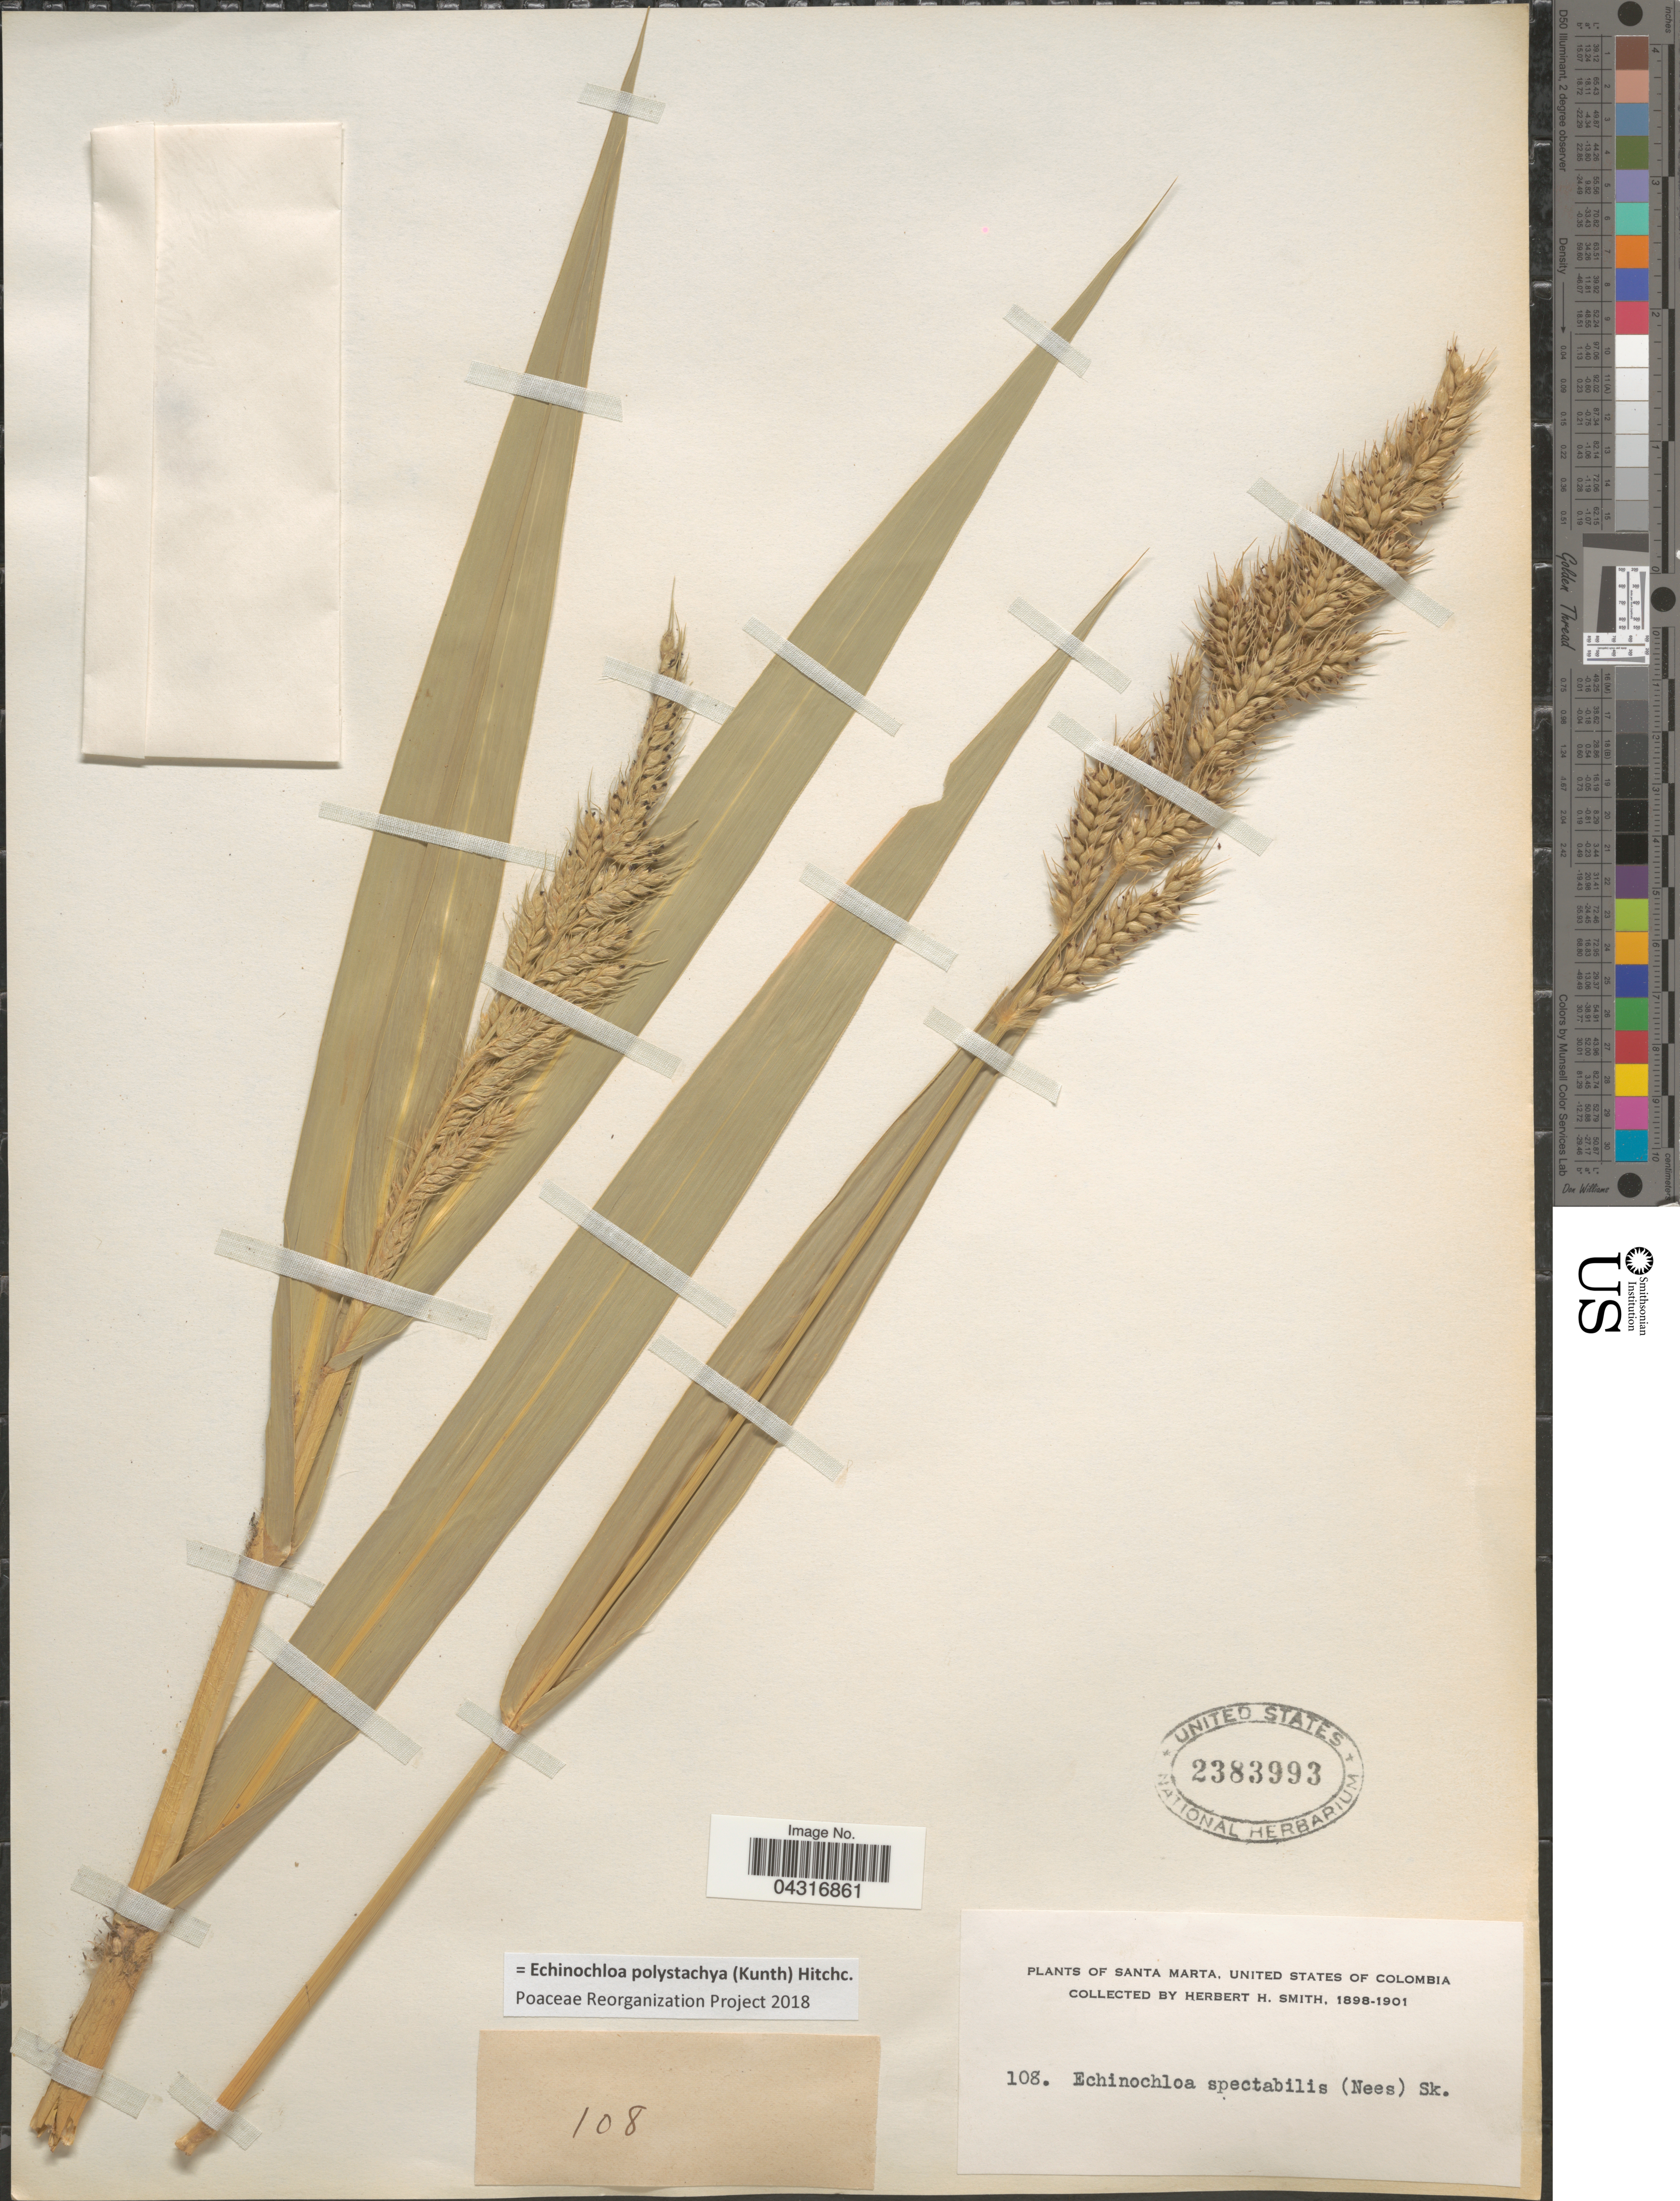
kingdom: Plantae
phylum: Tracheophyta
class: Liliopsida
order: Poales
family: Poaceae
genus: Echinochloa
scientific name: Echinochloa polystachya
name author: (Kunth) Hitchc.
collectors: Herbert H. Smith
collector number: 108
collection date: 1898/1901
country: Colombia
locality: Santa Marta, United States of Colombia.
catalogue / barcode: US 2383993